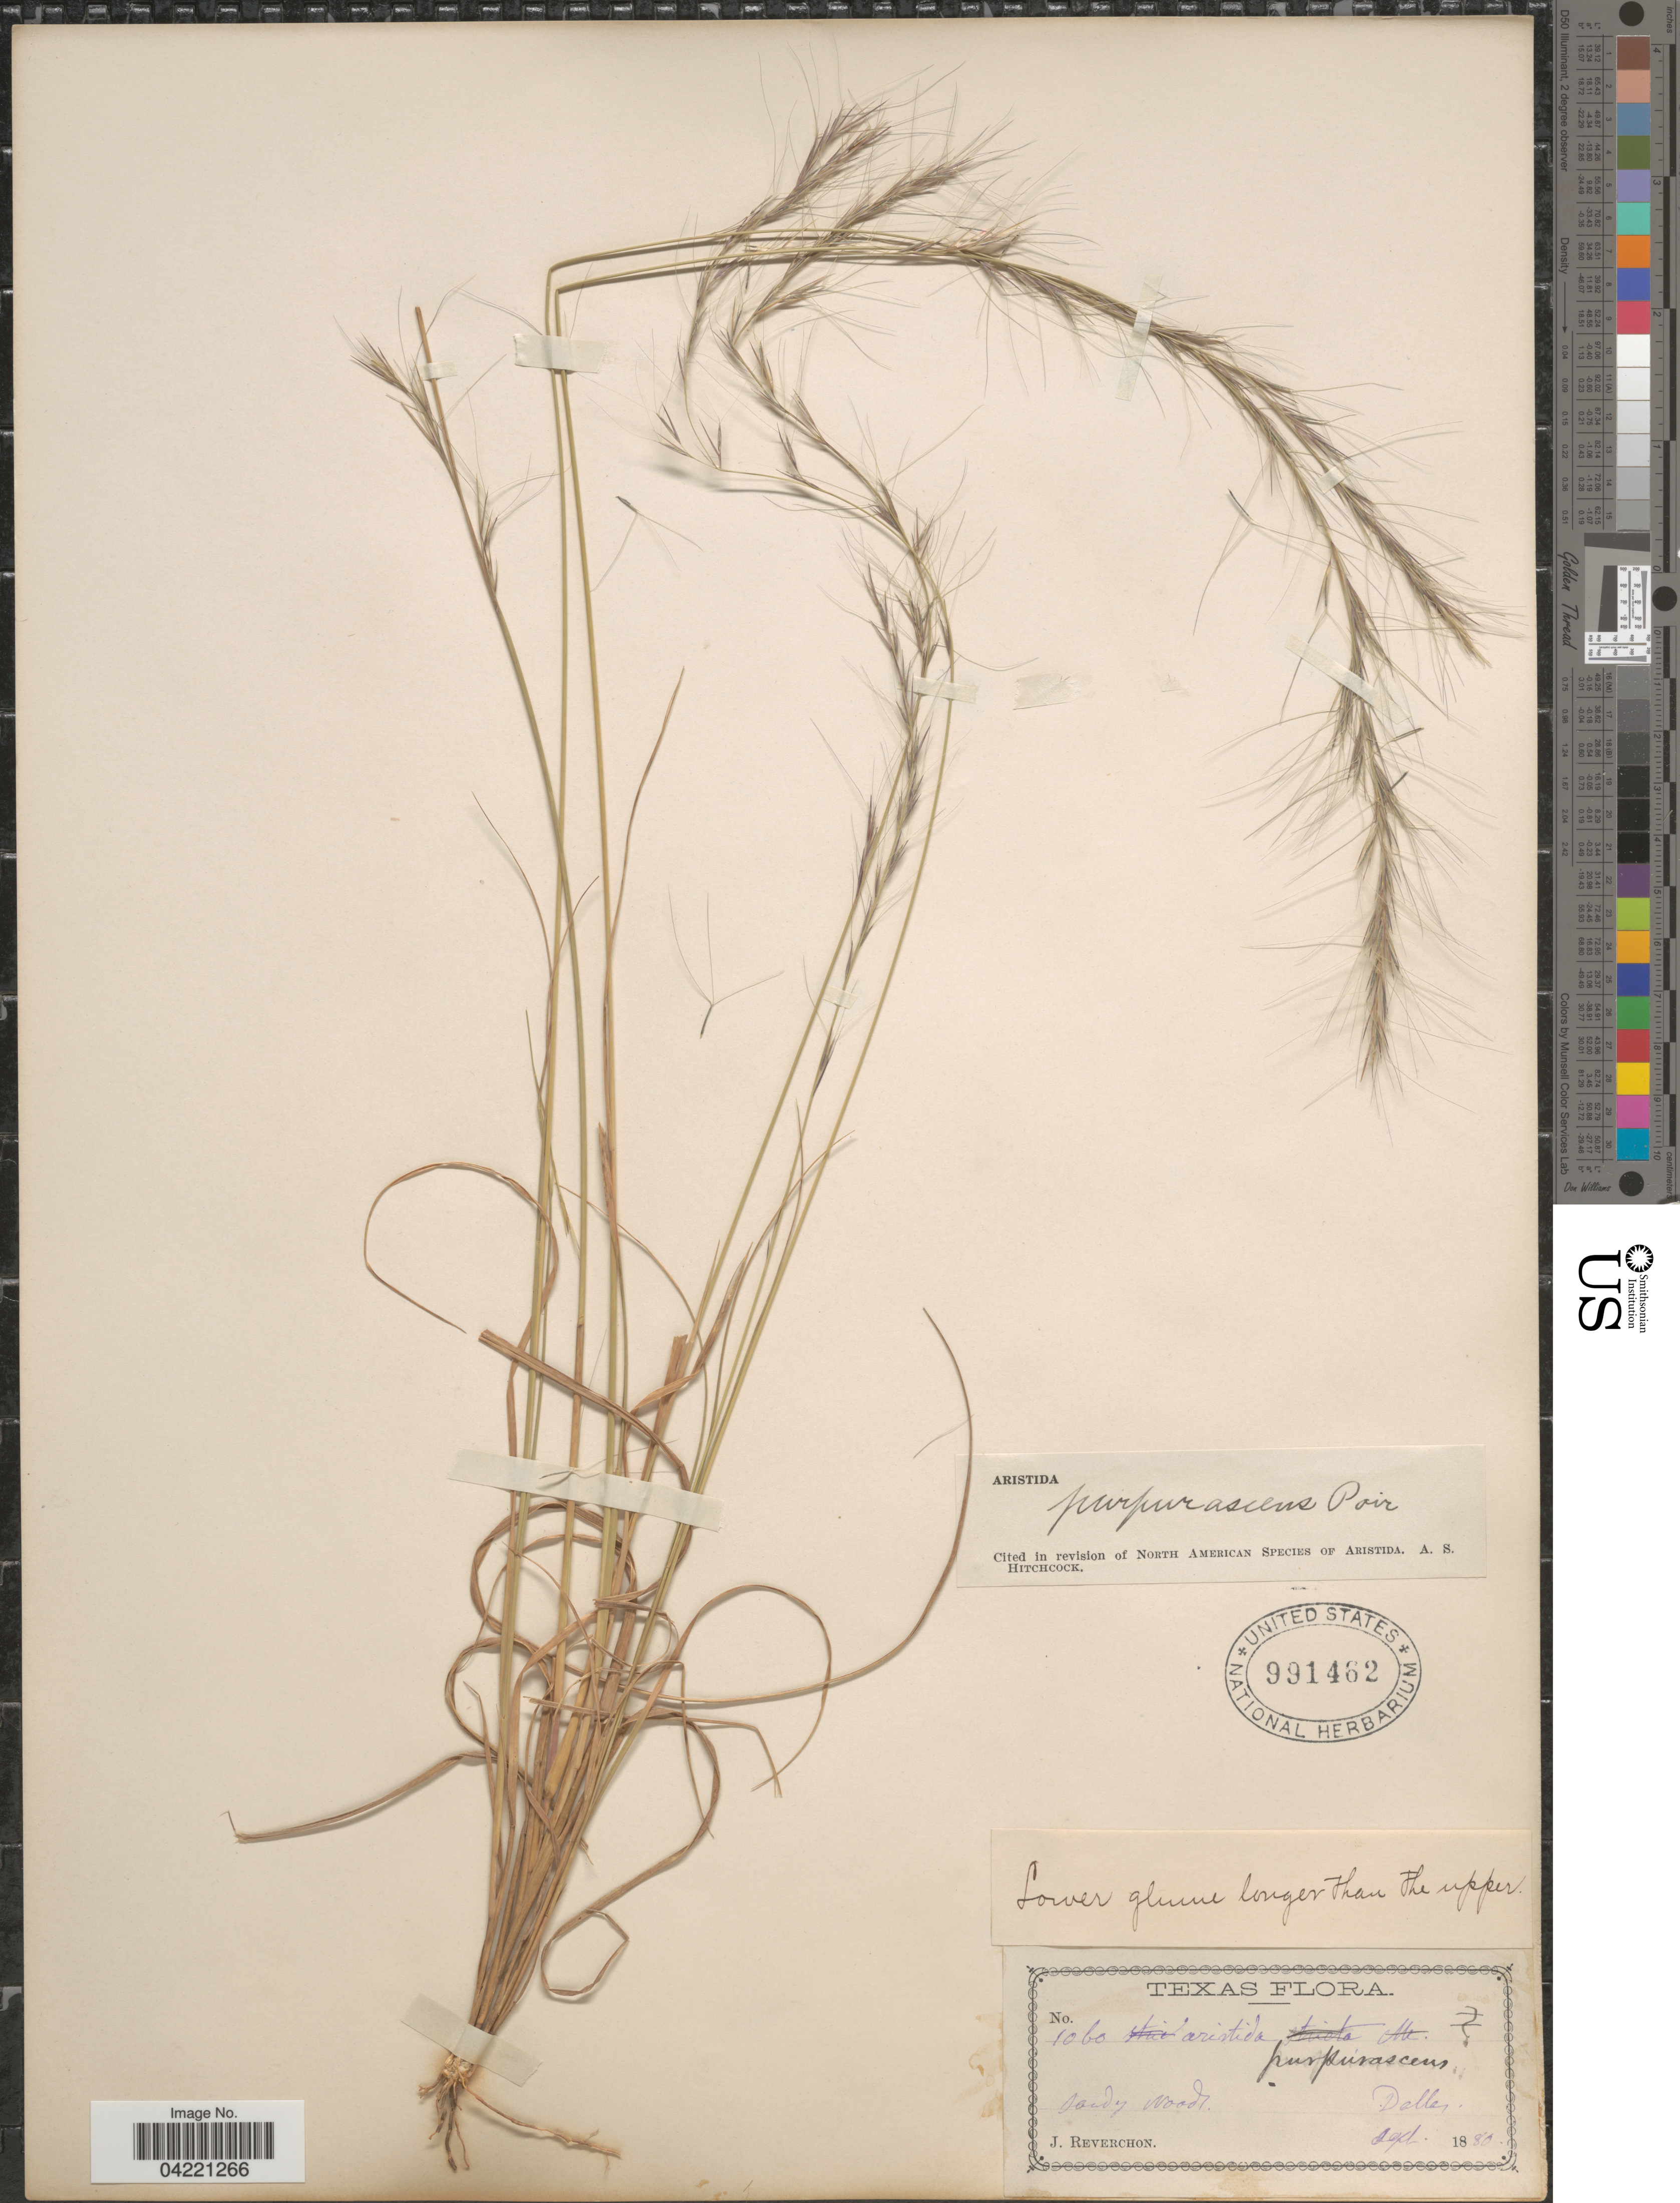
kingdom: Plantae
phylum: Tracheophyta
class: Liliopsida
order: Poales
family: Poaceae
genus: Aristida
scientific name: Aristida purpurascens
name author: Poir.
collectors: J. Reverchon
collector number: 1060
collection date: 1880-09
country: United States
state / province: Texas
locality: Dallas.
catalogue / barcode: US 991462